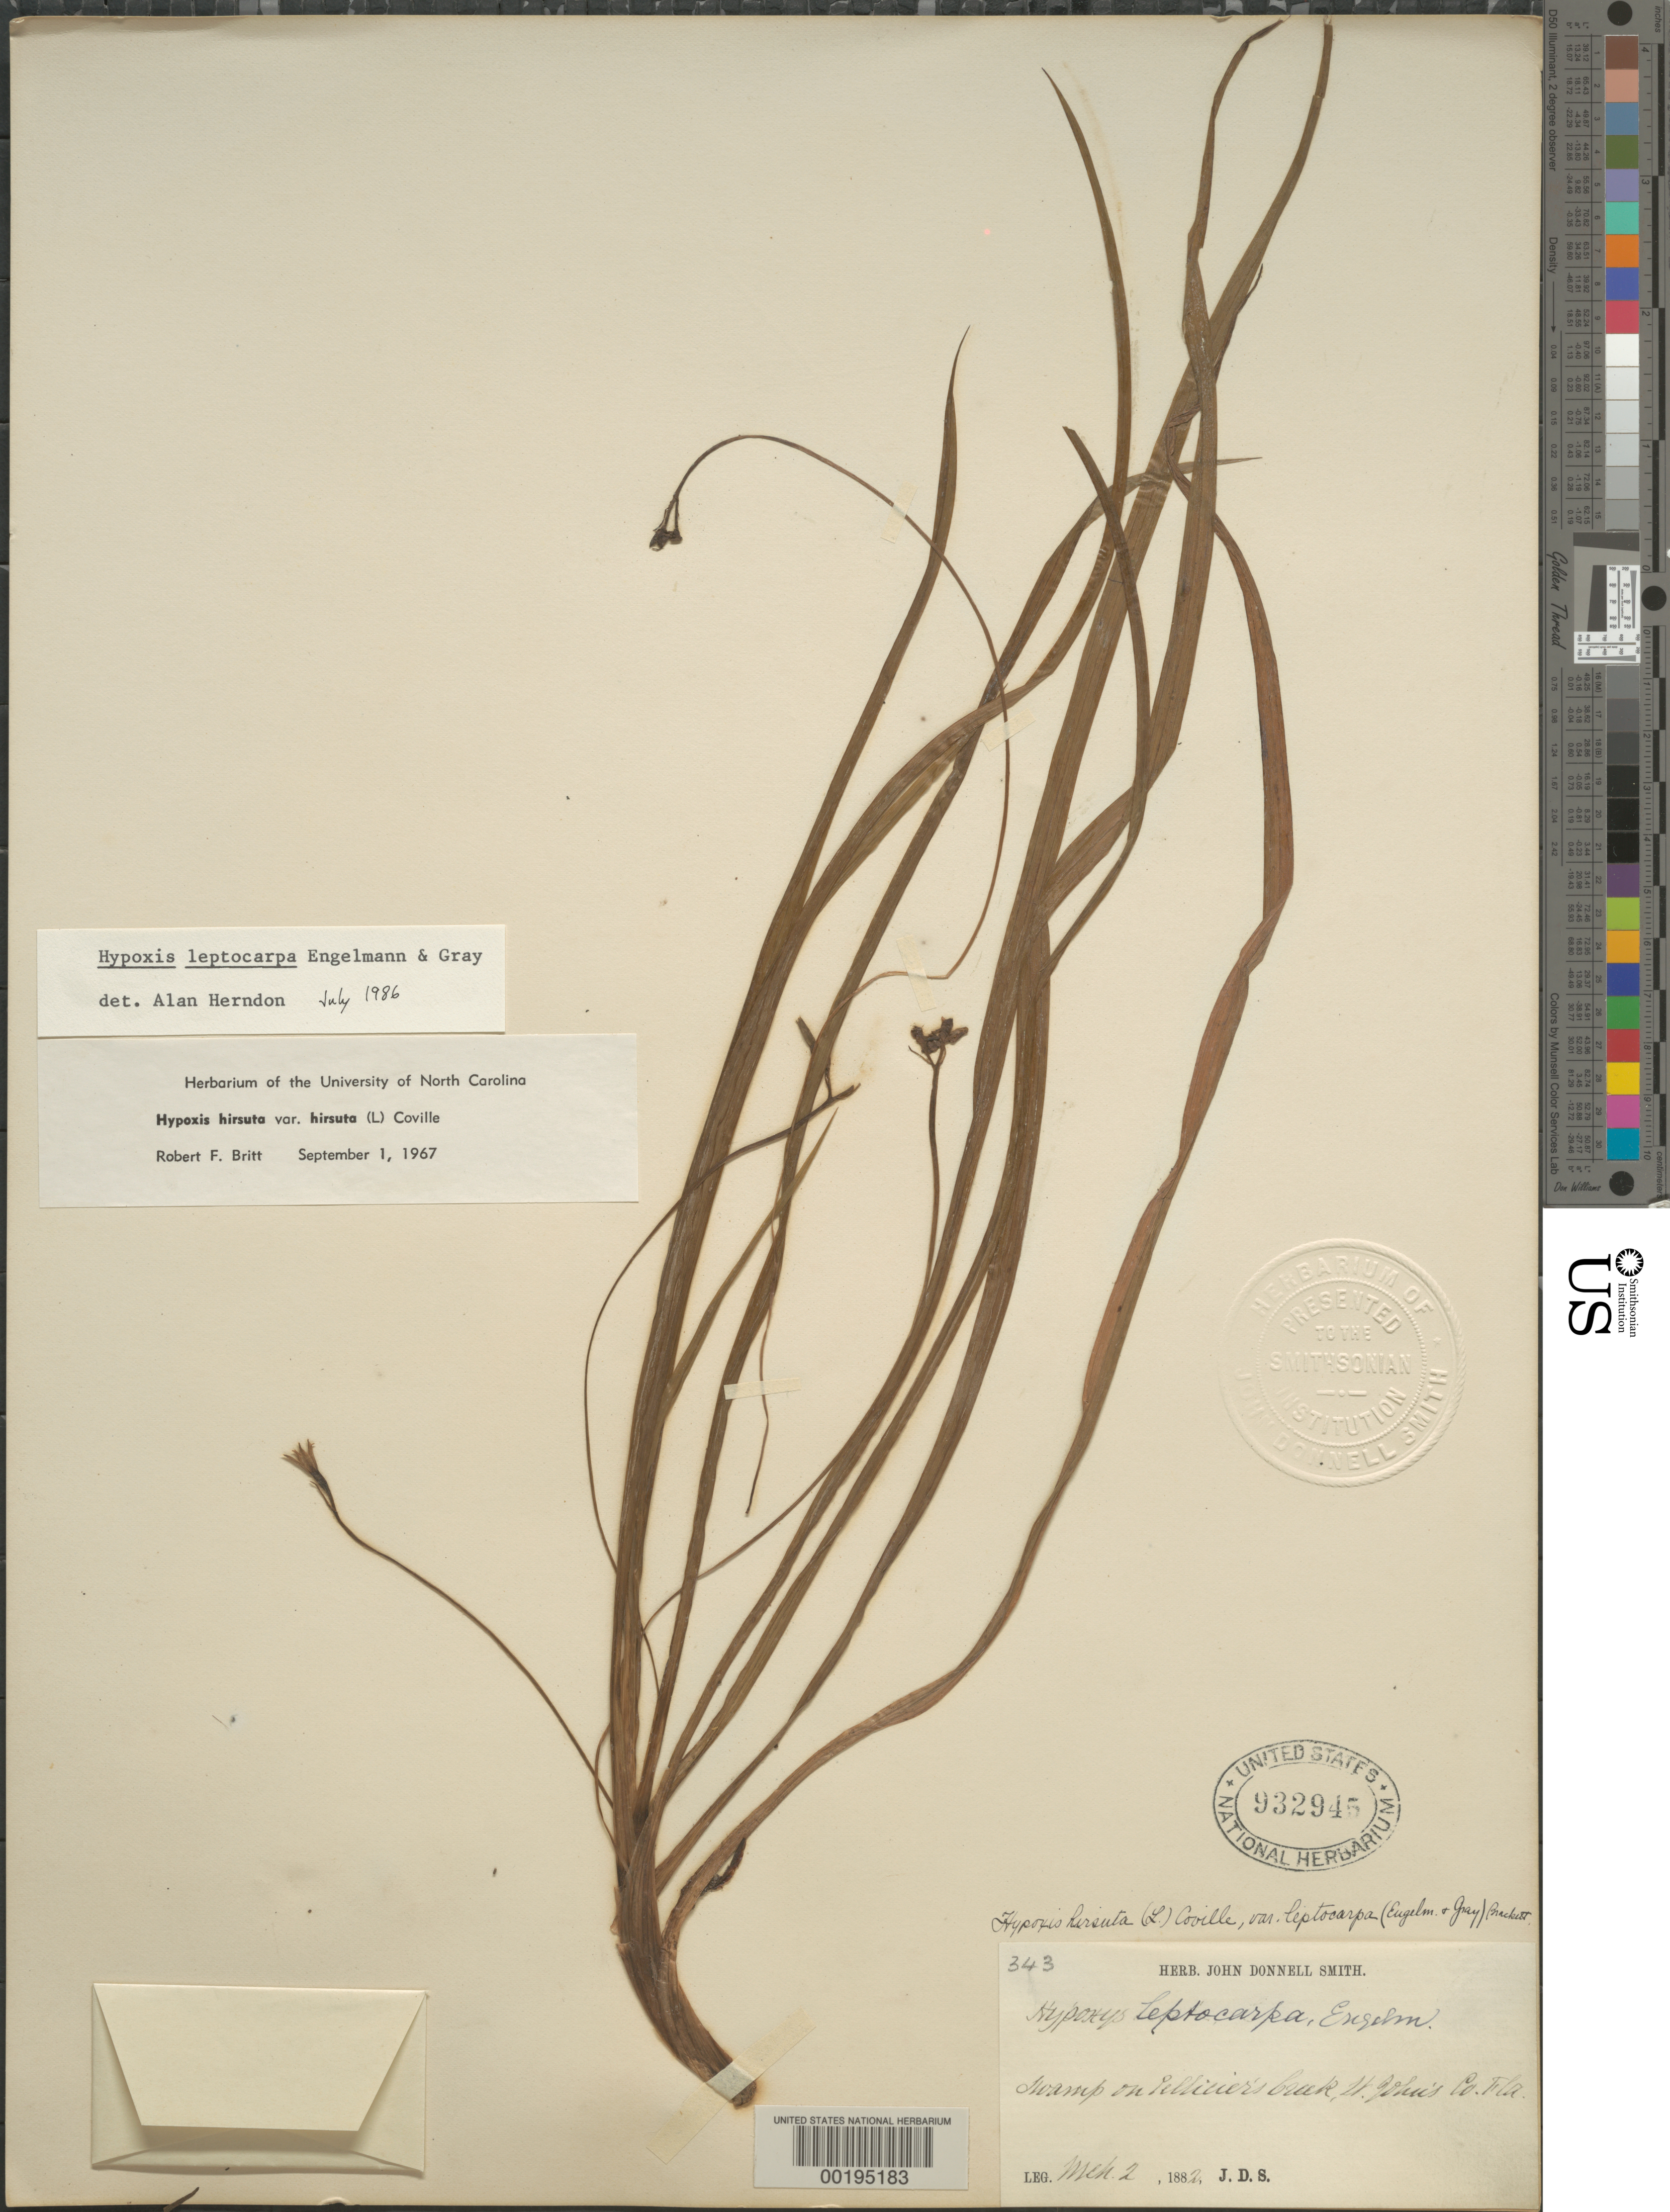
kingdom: Plantae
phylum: Tracheophyta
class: Liliopsida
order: Asparagales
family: Hypoxidaceae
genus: Hypoxis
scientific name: Hypoxis leptocarpa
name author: (Engelm. & A. Gray) Small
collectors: J. Donnell Smith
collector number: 343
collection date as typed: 02 Mar 1882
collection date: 1882-03-02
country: United States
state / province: Florida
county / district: Saint Johns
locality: Pellicier's creek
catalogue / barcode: US 932945